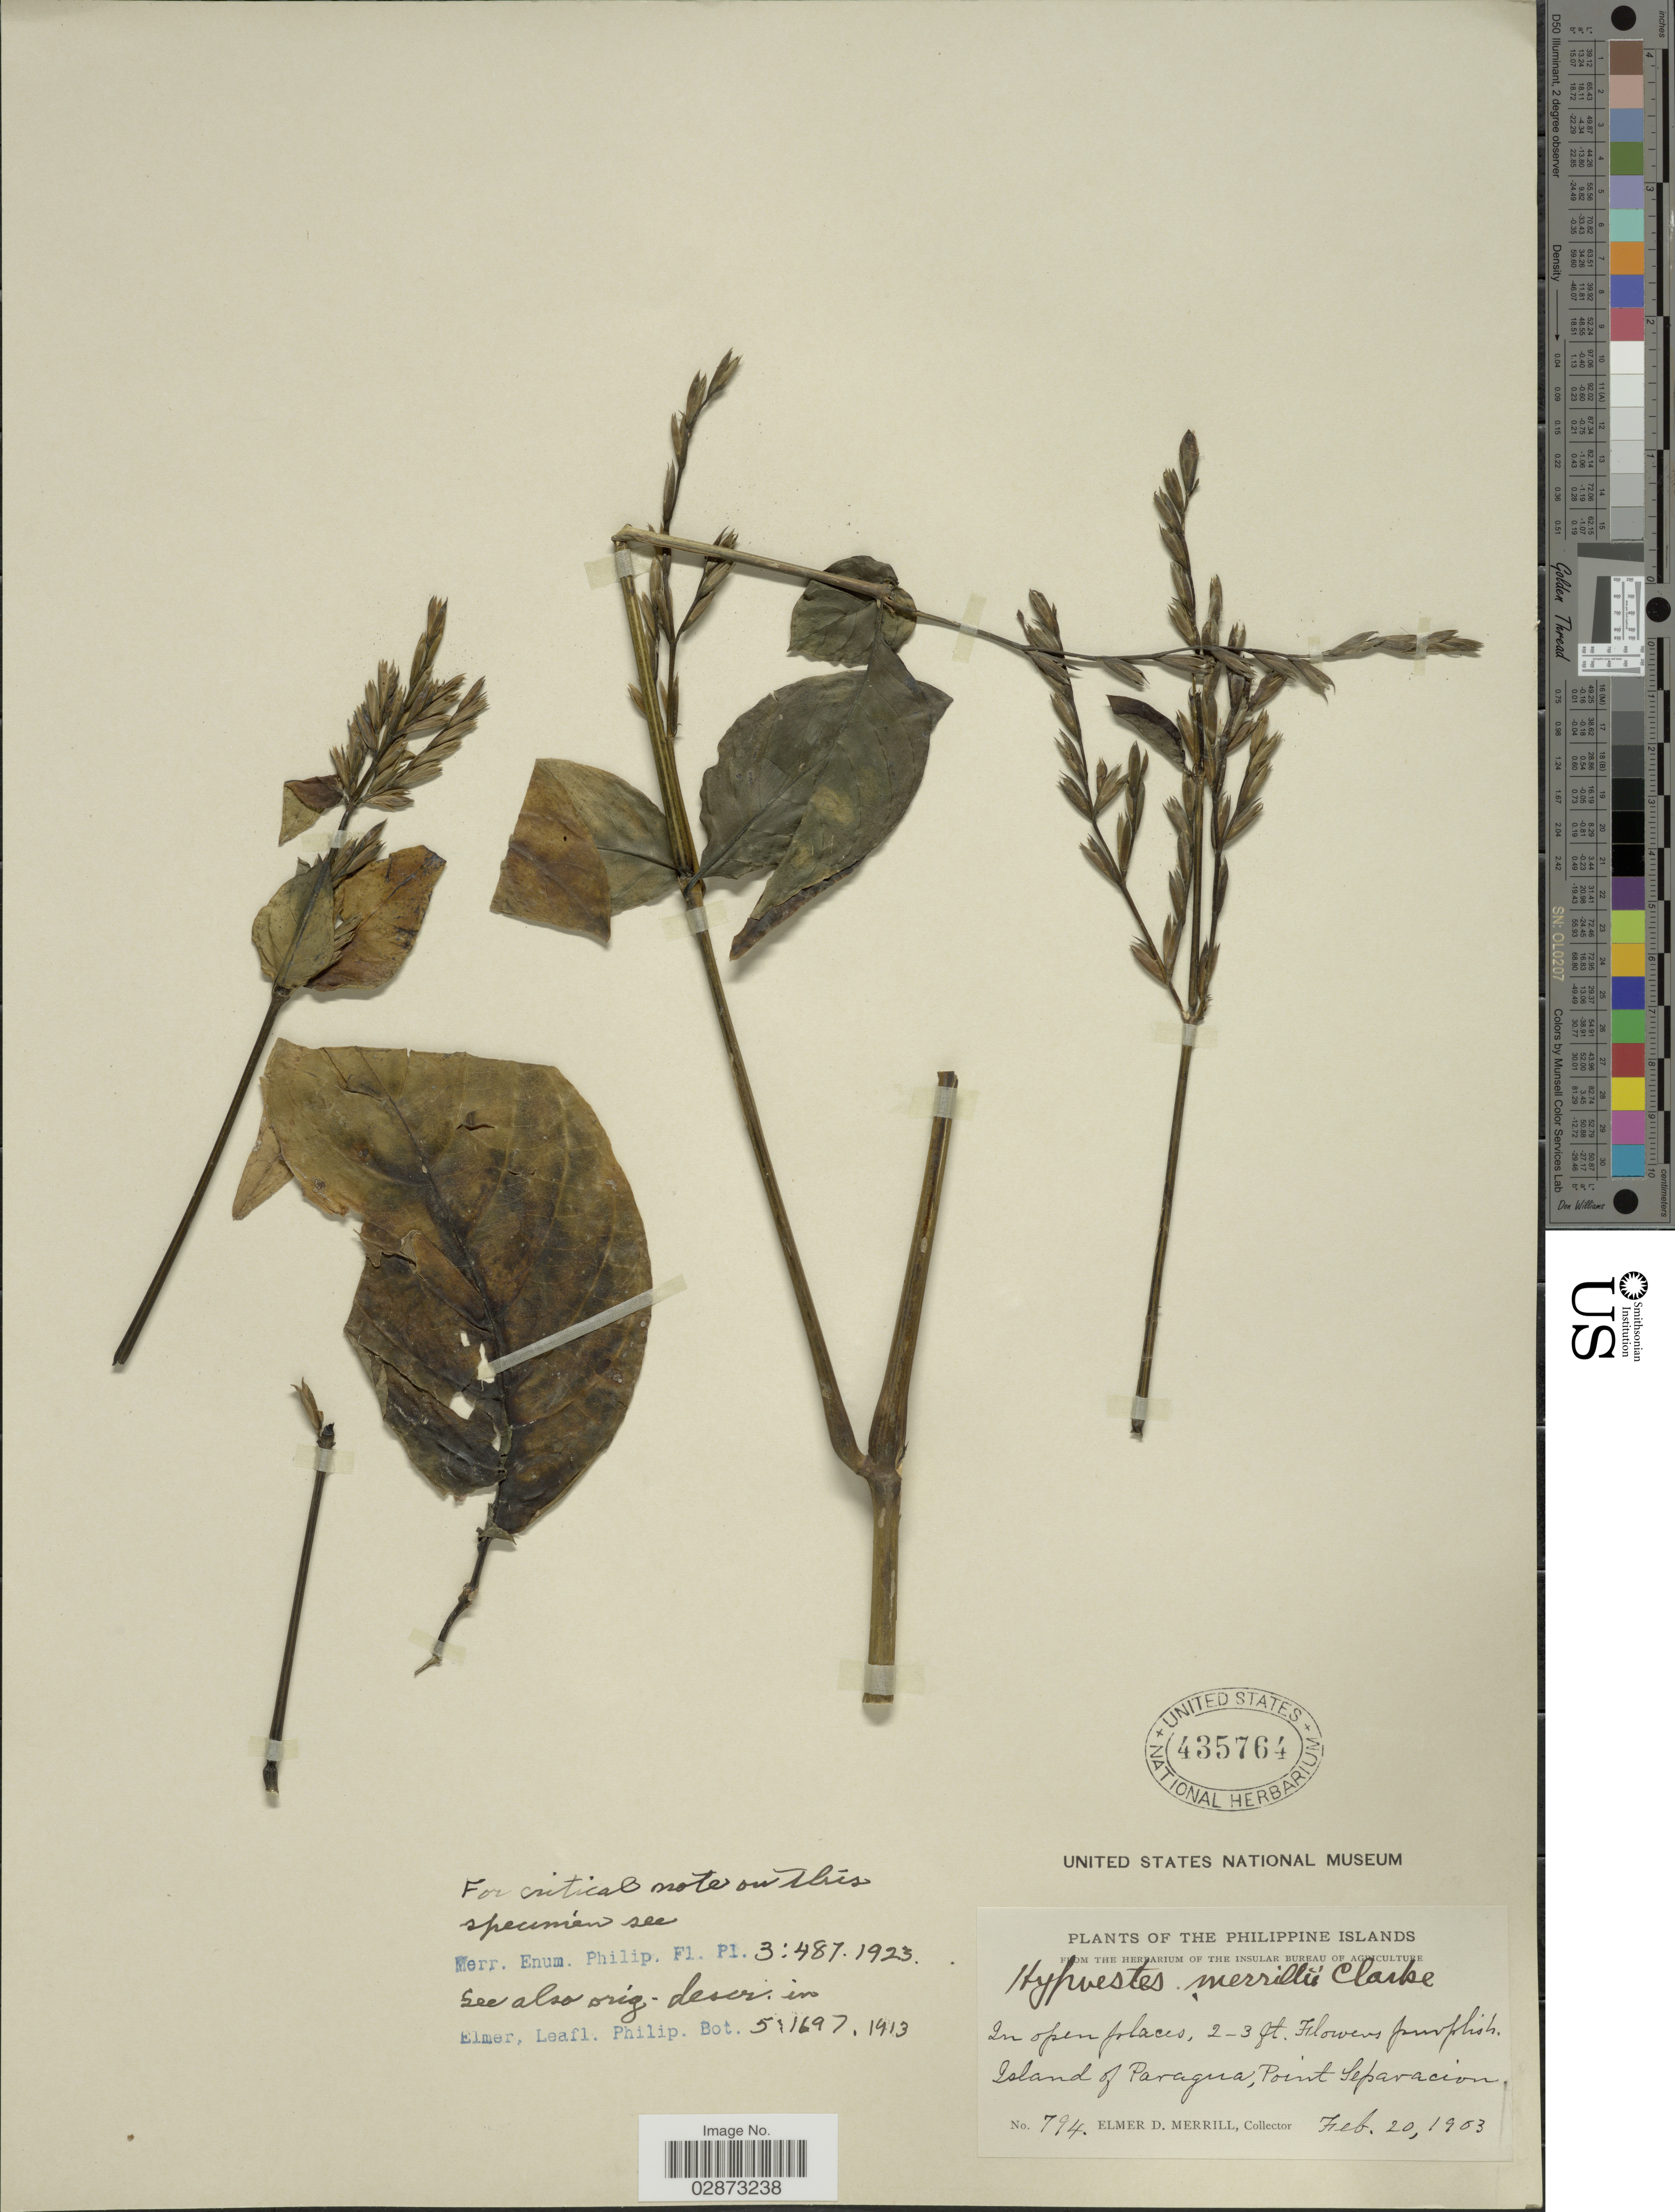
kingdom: Plantae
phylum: Tracheophyta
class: Magnoliopsida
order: Lamiales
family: Acanthaceae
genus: Hypoestes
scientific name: Hypoestes merrillii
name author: C.B. Clarke ex Elmer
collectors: E. D. Merrill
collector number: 794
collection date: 1903-02-20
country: Philippines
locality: Island of Paragua, Point Separacion.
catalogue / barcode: US 435764